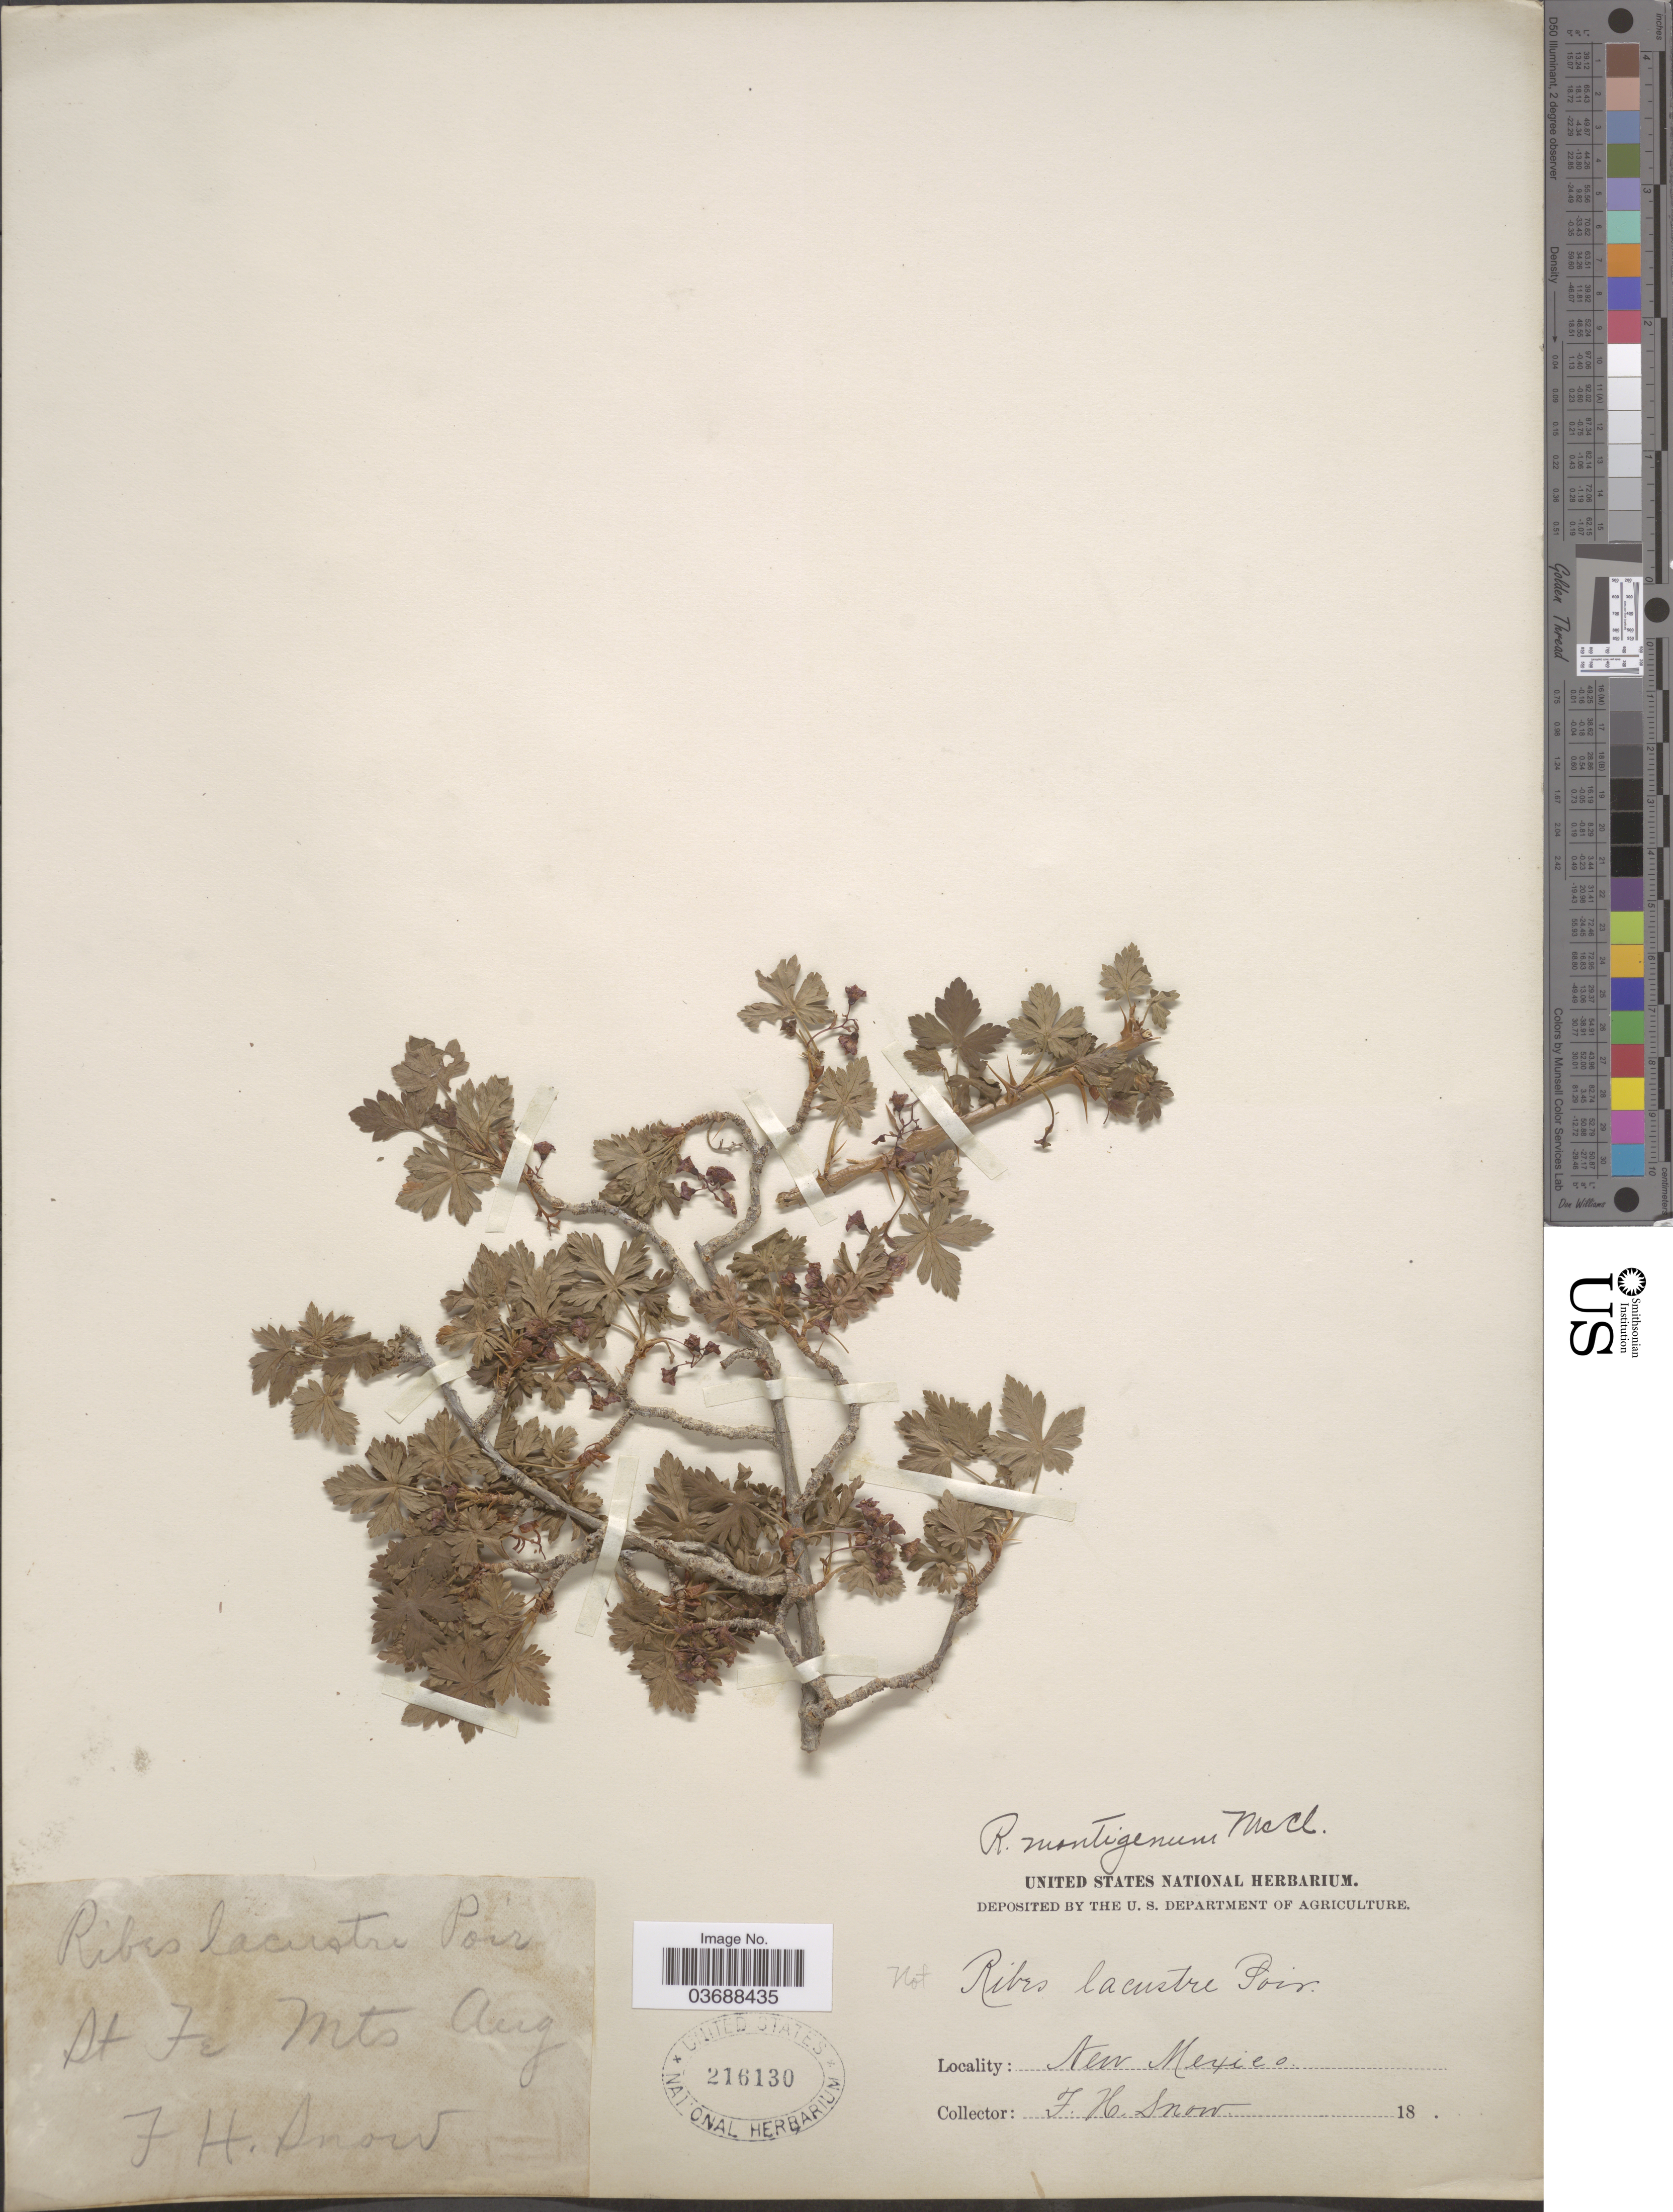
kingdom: Plantae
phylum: Tracheophyta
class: Magnoliopsida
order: Saxifragales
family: Grossulariaceae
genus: Ribes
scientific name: Ribes montigenum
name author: McClatchie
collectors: F. H. Snow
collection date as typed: Aug 18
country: United States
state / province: New Mexico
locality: St Fe Mts.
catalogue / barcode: US 216130